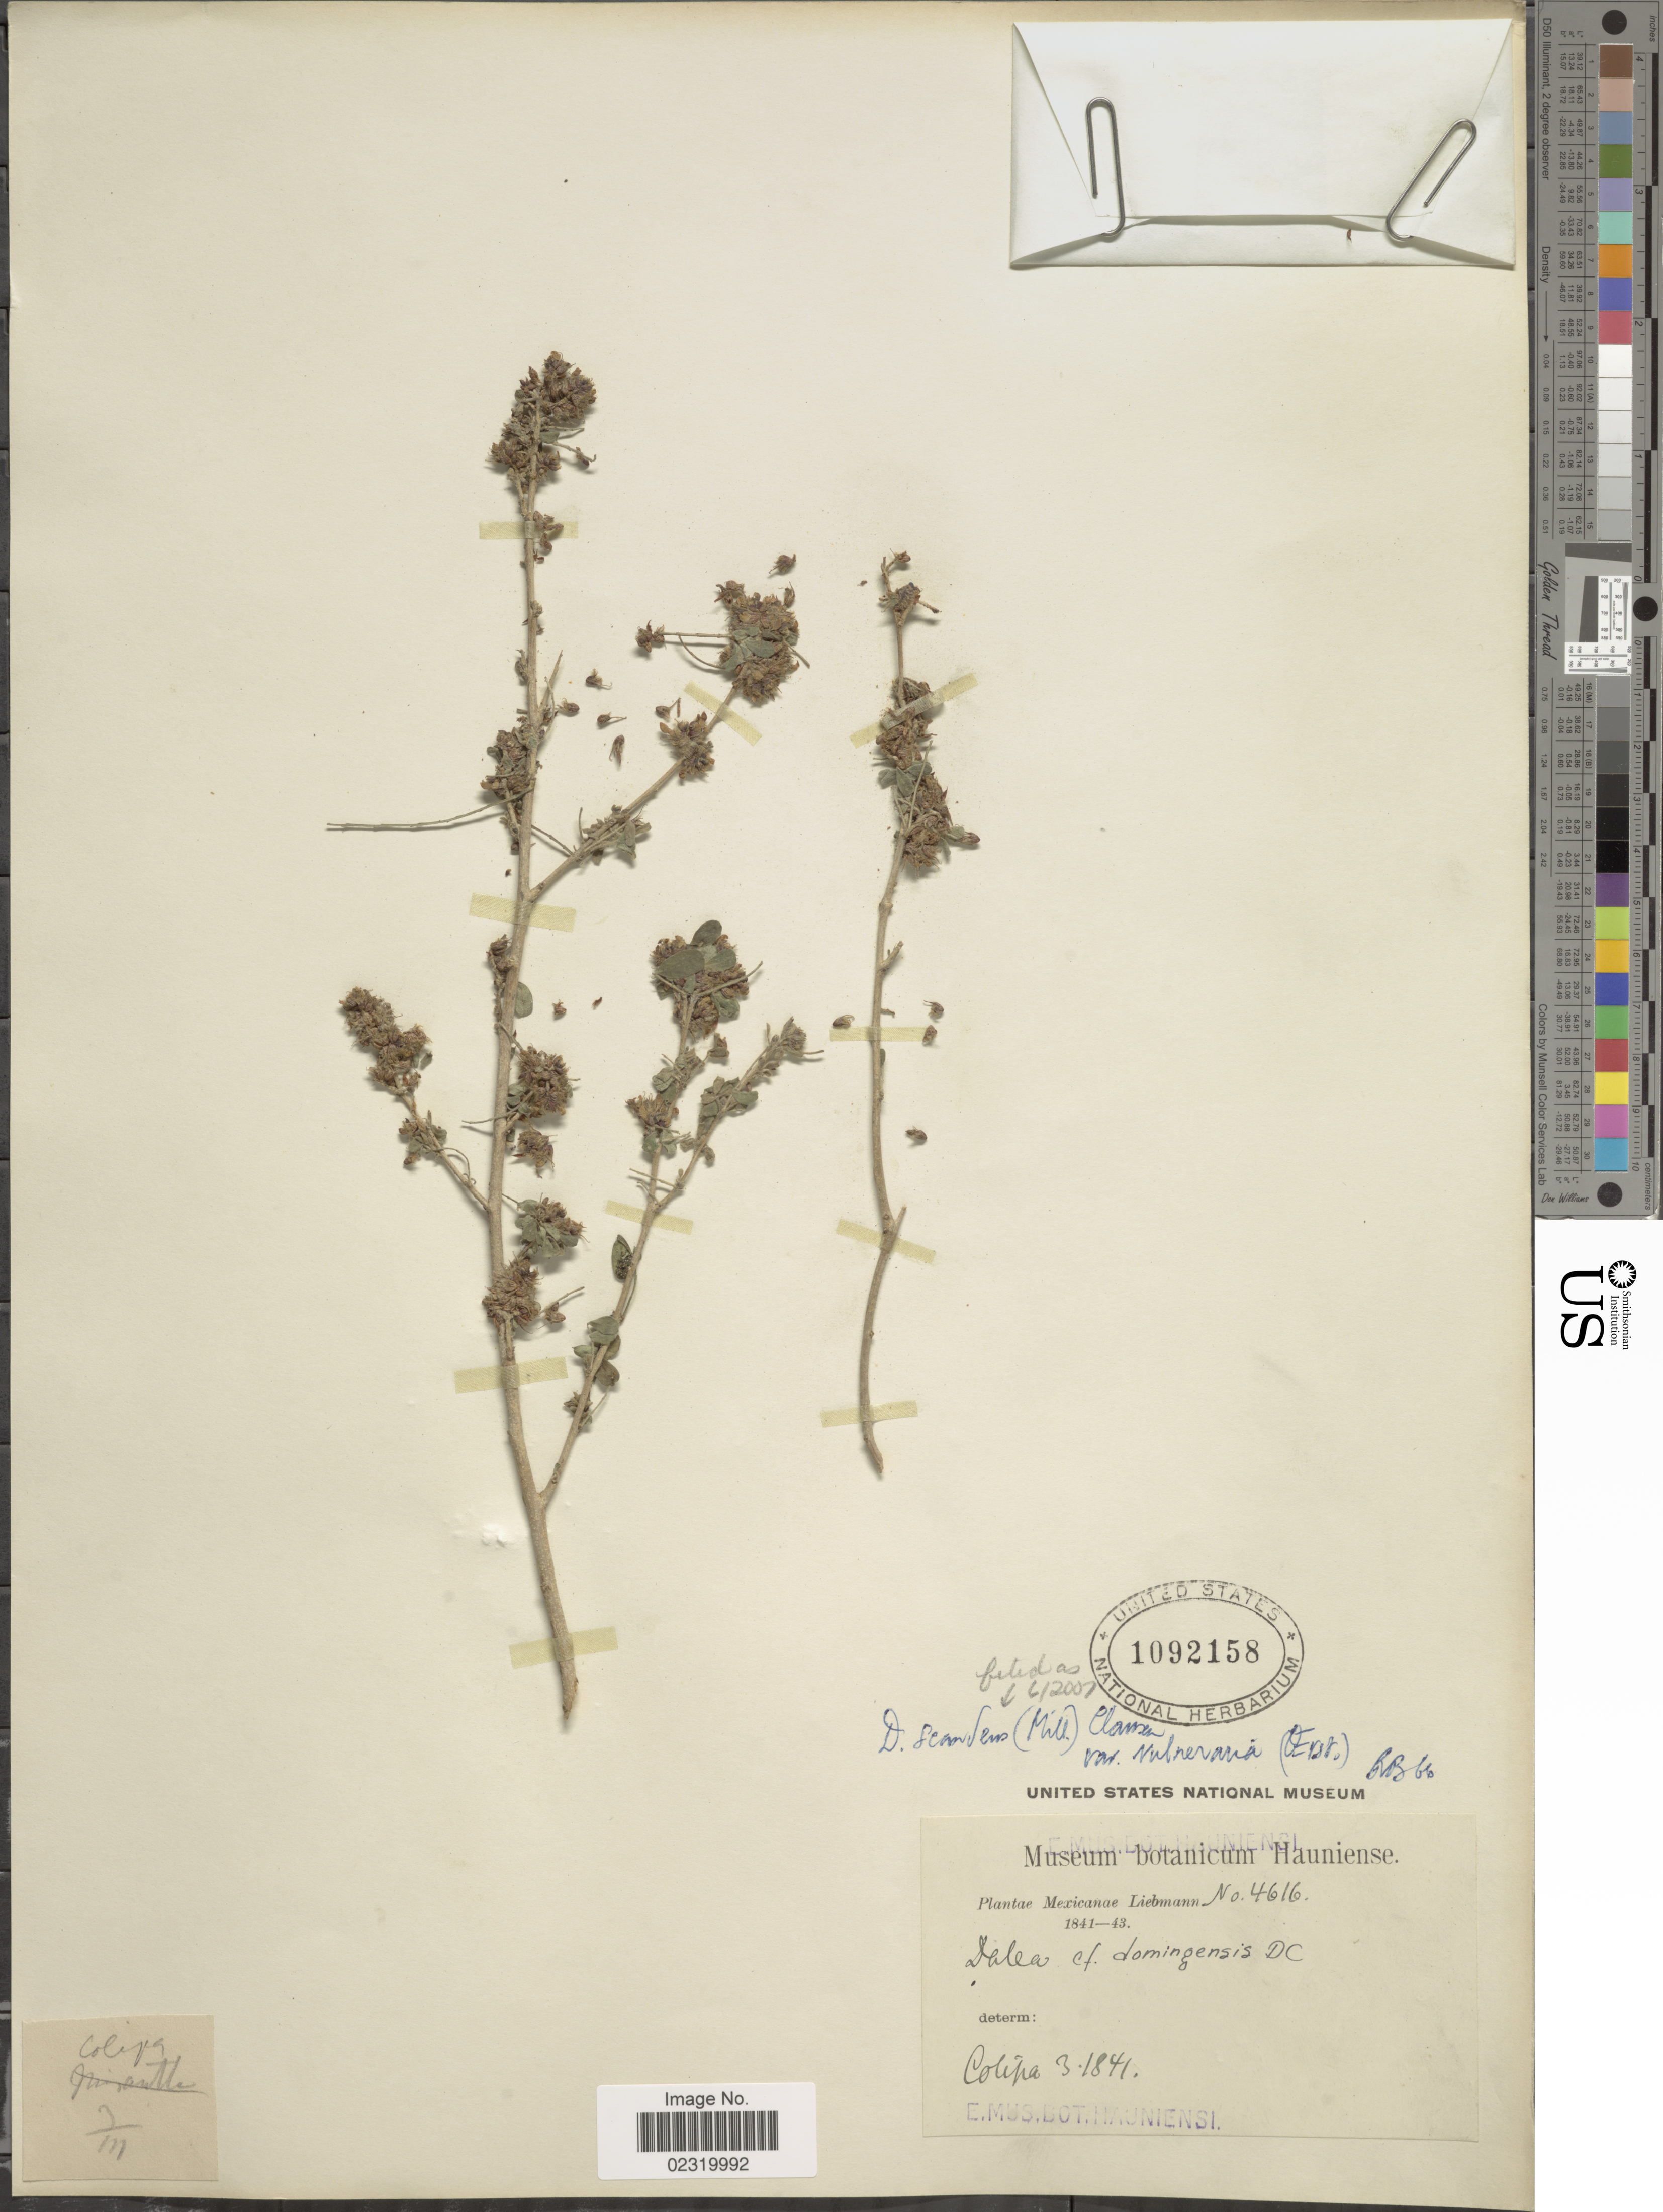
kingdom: Plantae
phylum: Tracheophyta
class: Magnoliopsida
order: Fabales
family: Fabaceae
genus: Dalea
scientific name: Dalea scandens var. vulneraria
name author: (Oerst.) Barneby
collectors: Liebmann, --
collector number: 4616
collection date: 1841-03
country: Mexico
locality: Colima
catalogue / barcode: US 1092158